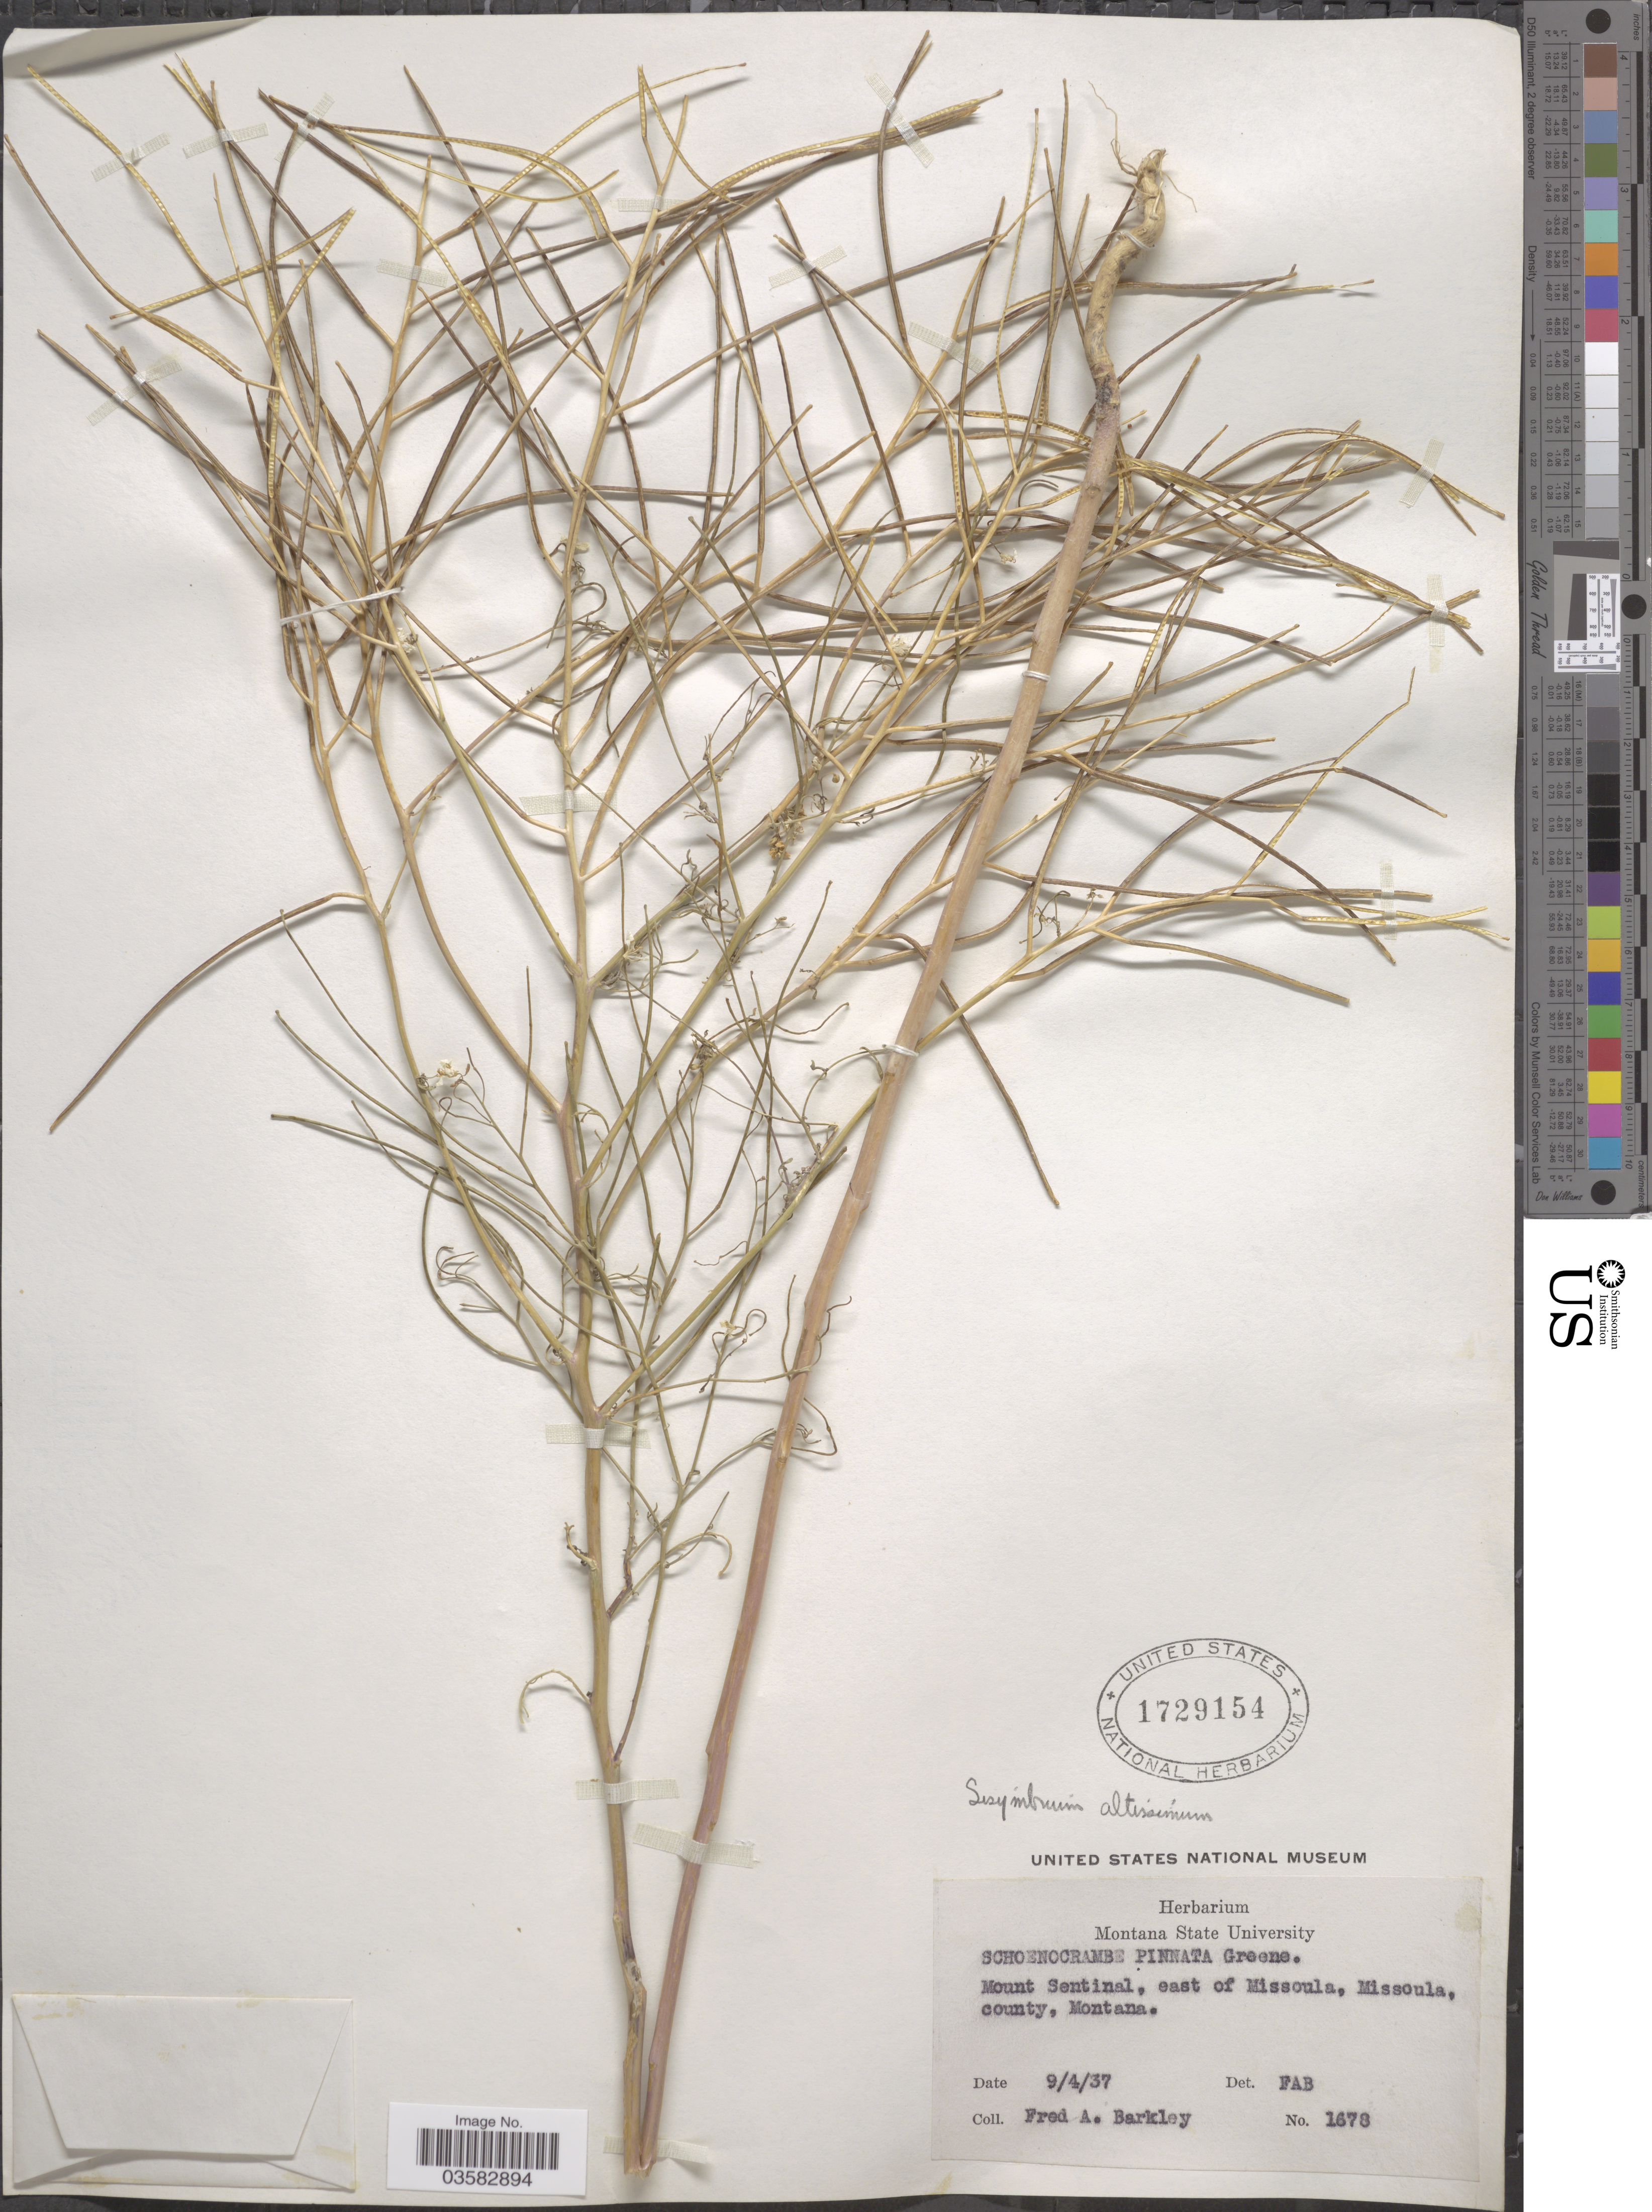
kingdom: Plantae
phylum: Tracheophyta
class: Magnoliopsida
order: Brassicales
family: Brassicaceae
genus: Sisymbrium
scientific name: Sisymbrium altissimum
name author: L.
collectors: F. A. Barkley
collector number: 1678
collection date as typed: Transcribed d/m/y: 4/9/37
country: United States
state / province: Montana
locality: Mount Sentinal, east of Missoula, Missoula, county.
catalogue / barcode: US 1729154